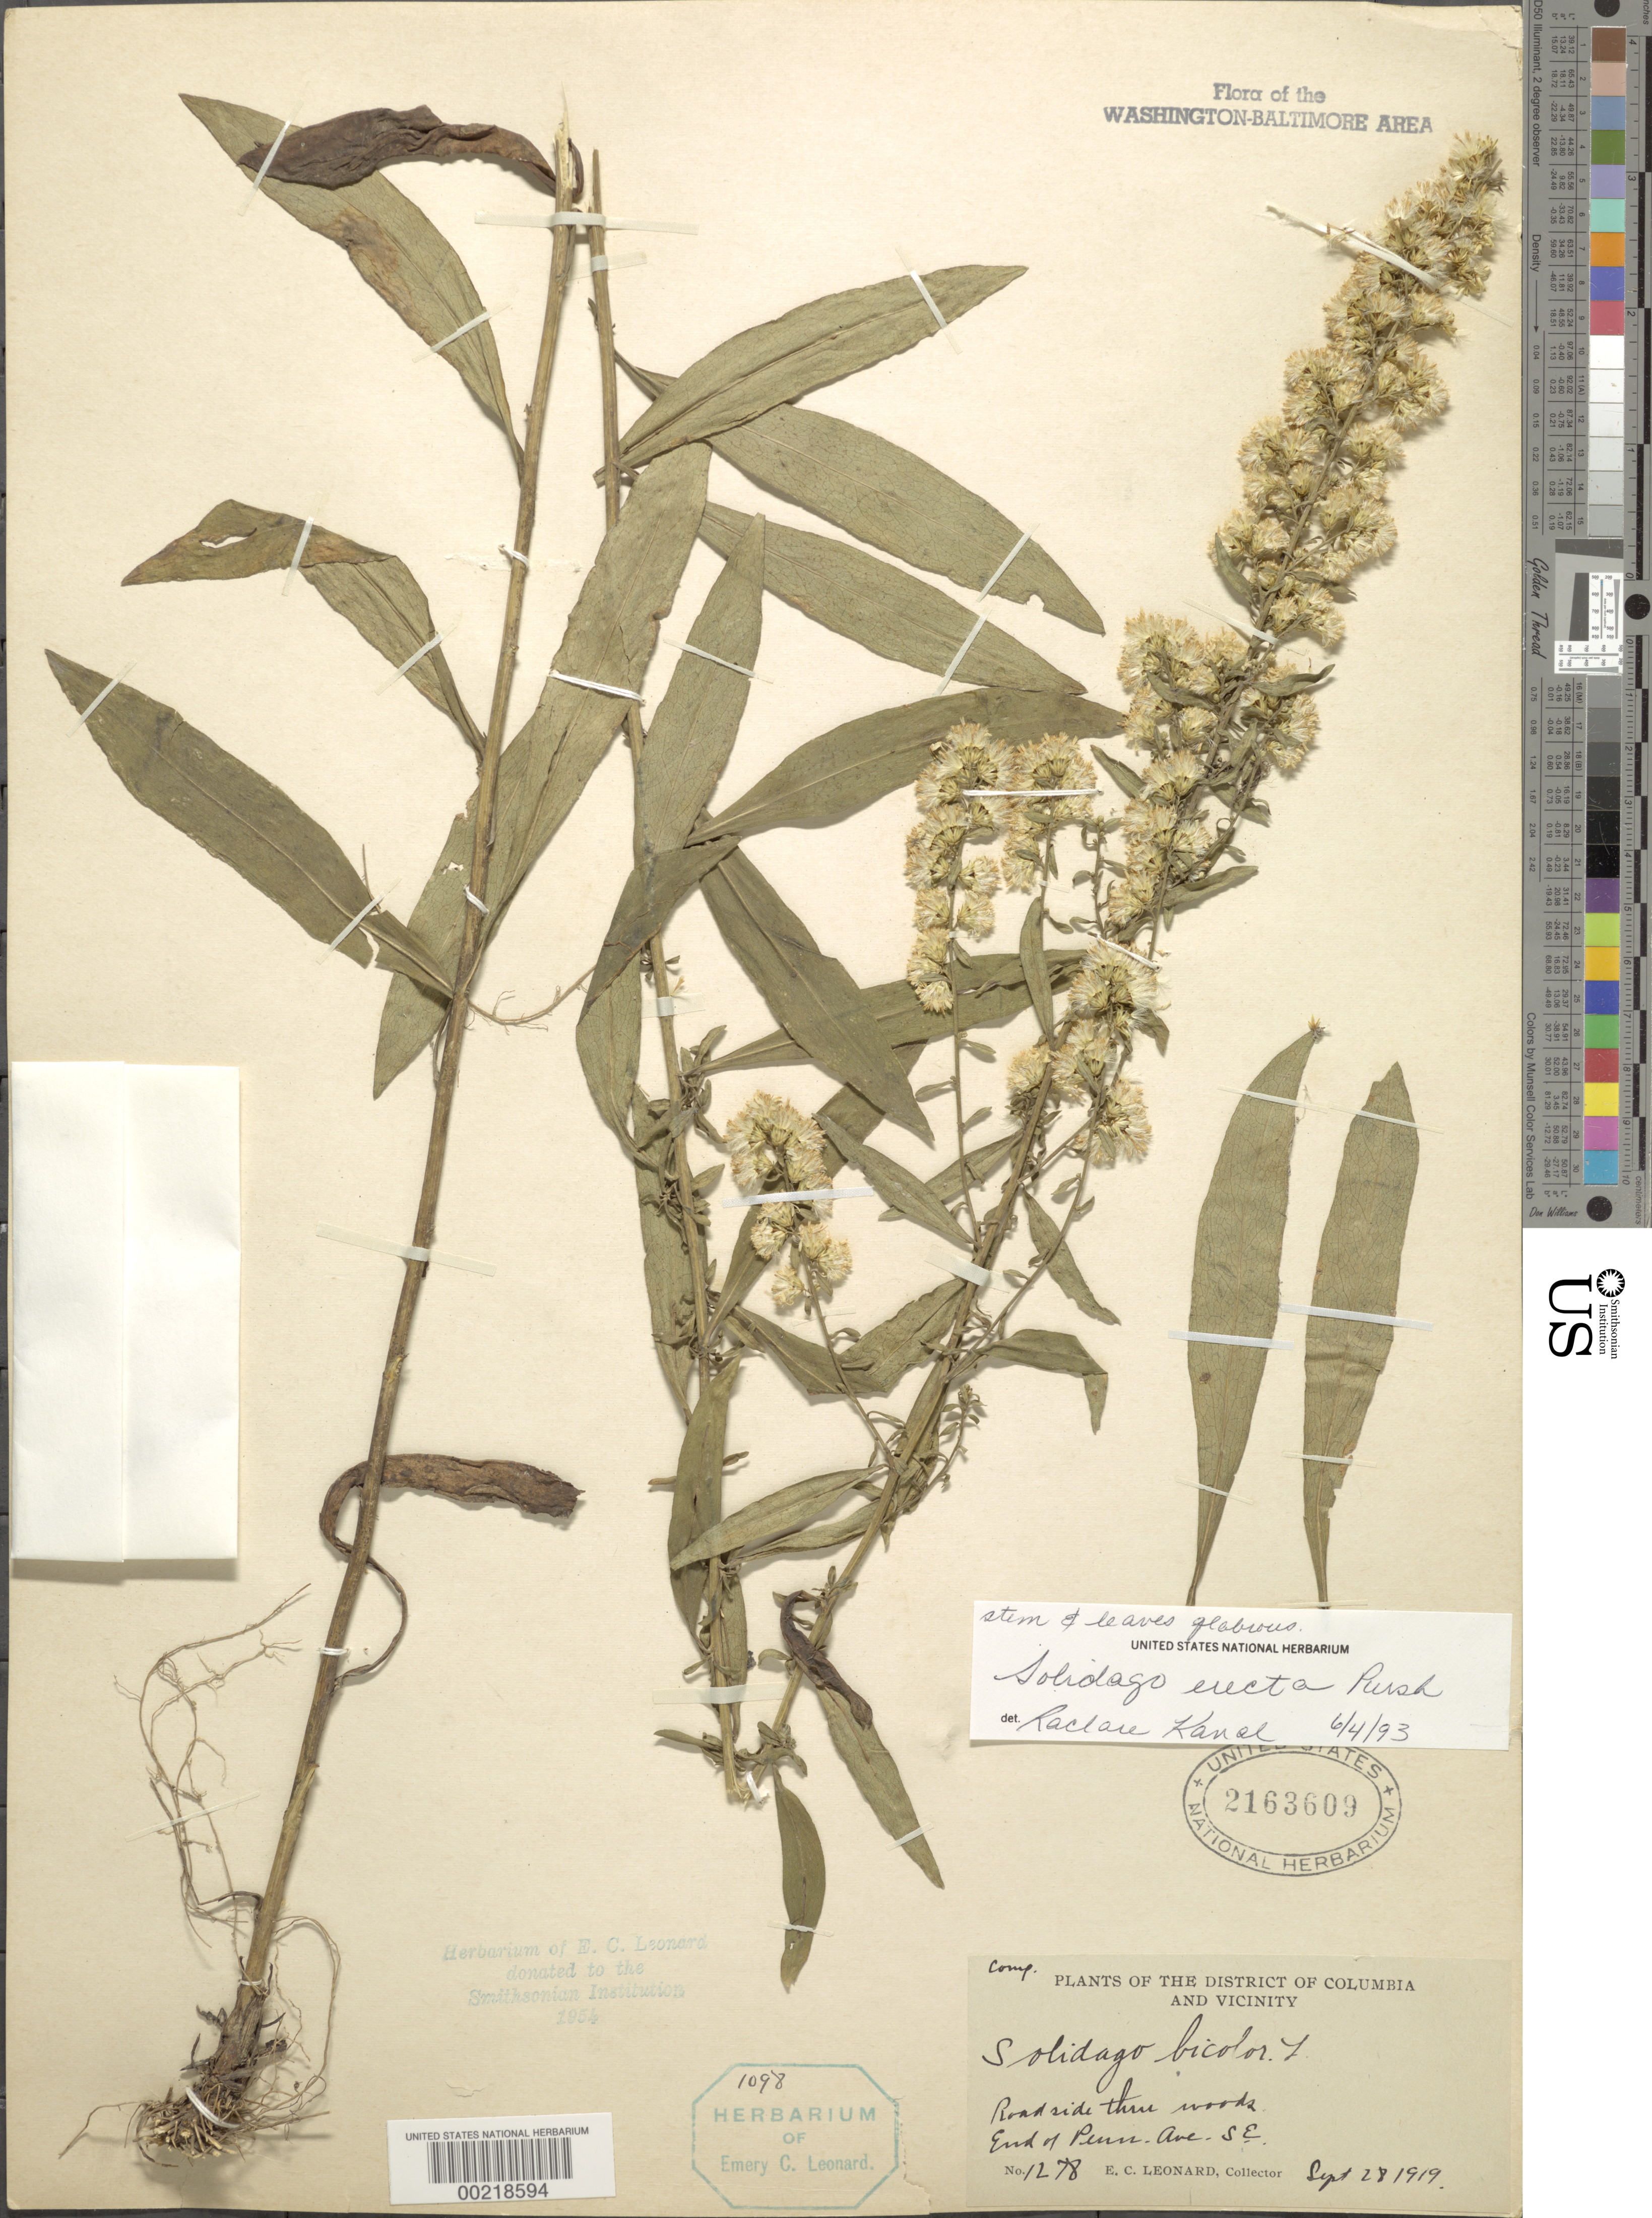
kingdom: Plantae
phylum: Tracheophyta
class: Magnoliopsida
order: Asterales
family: Asteraceae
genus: Solidago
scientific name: Solidago erecta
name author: Pursh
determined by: Kanal, R.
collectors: E. C. Leonard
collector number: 1278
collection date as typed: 28 Sep 1919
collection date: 1919-09-28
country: United States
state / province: District of Columbia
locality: End of Penn. Ave. SE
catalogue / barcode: US 2163609